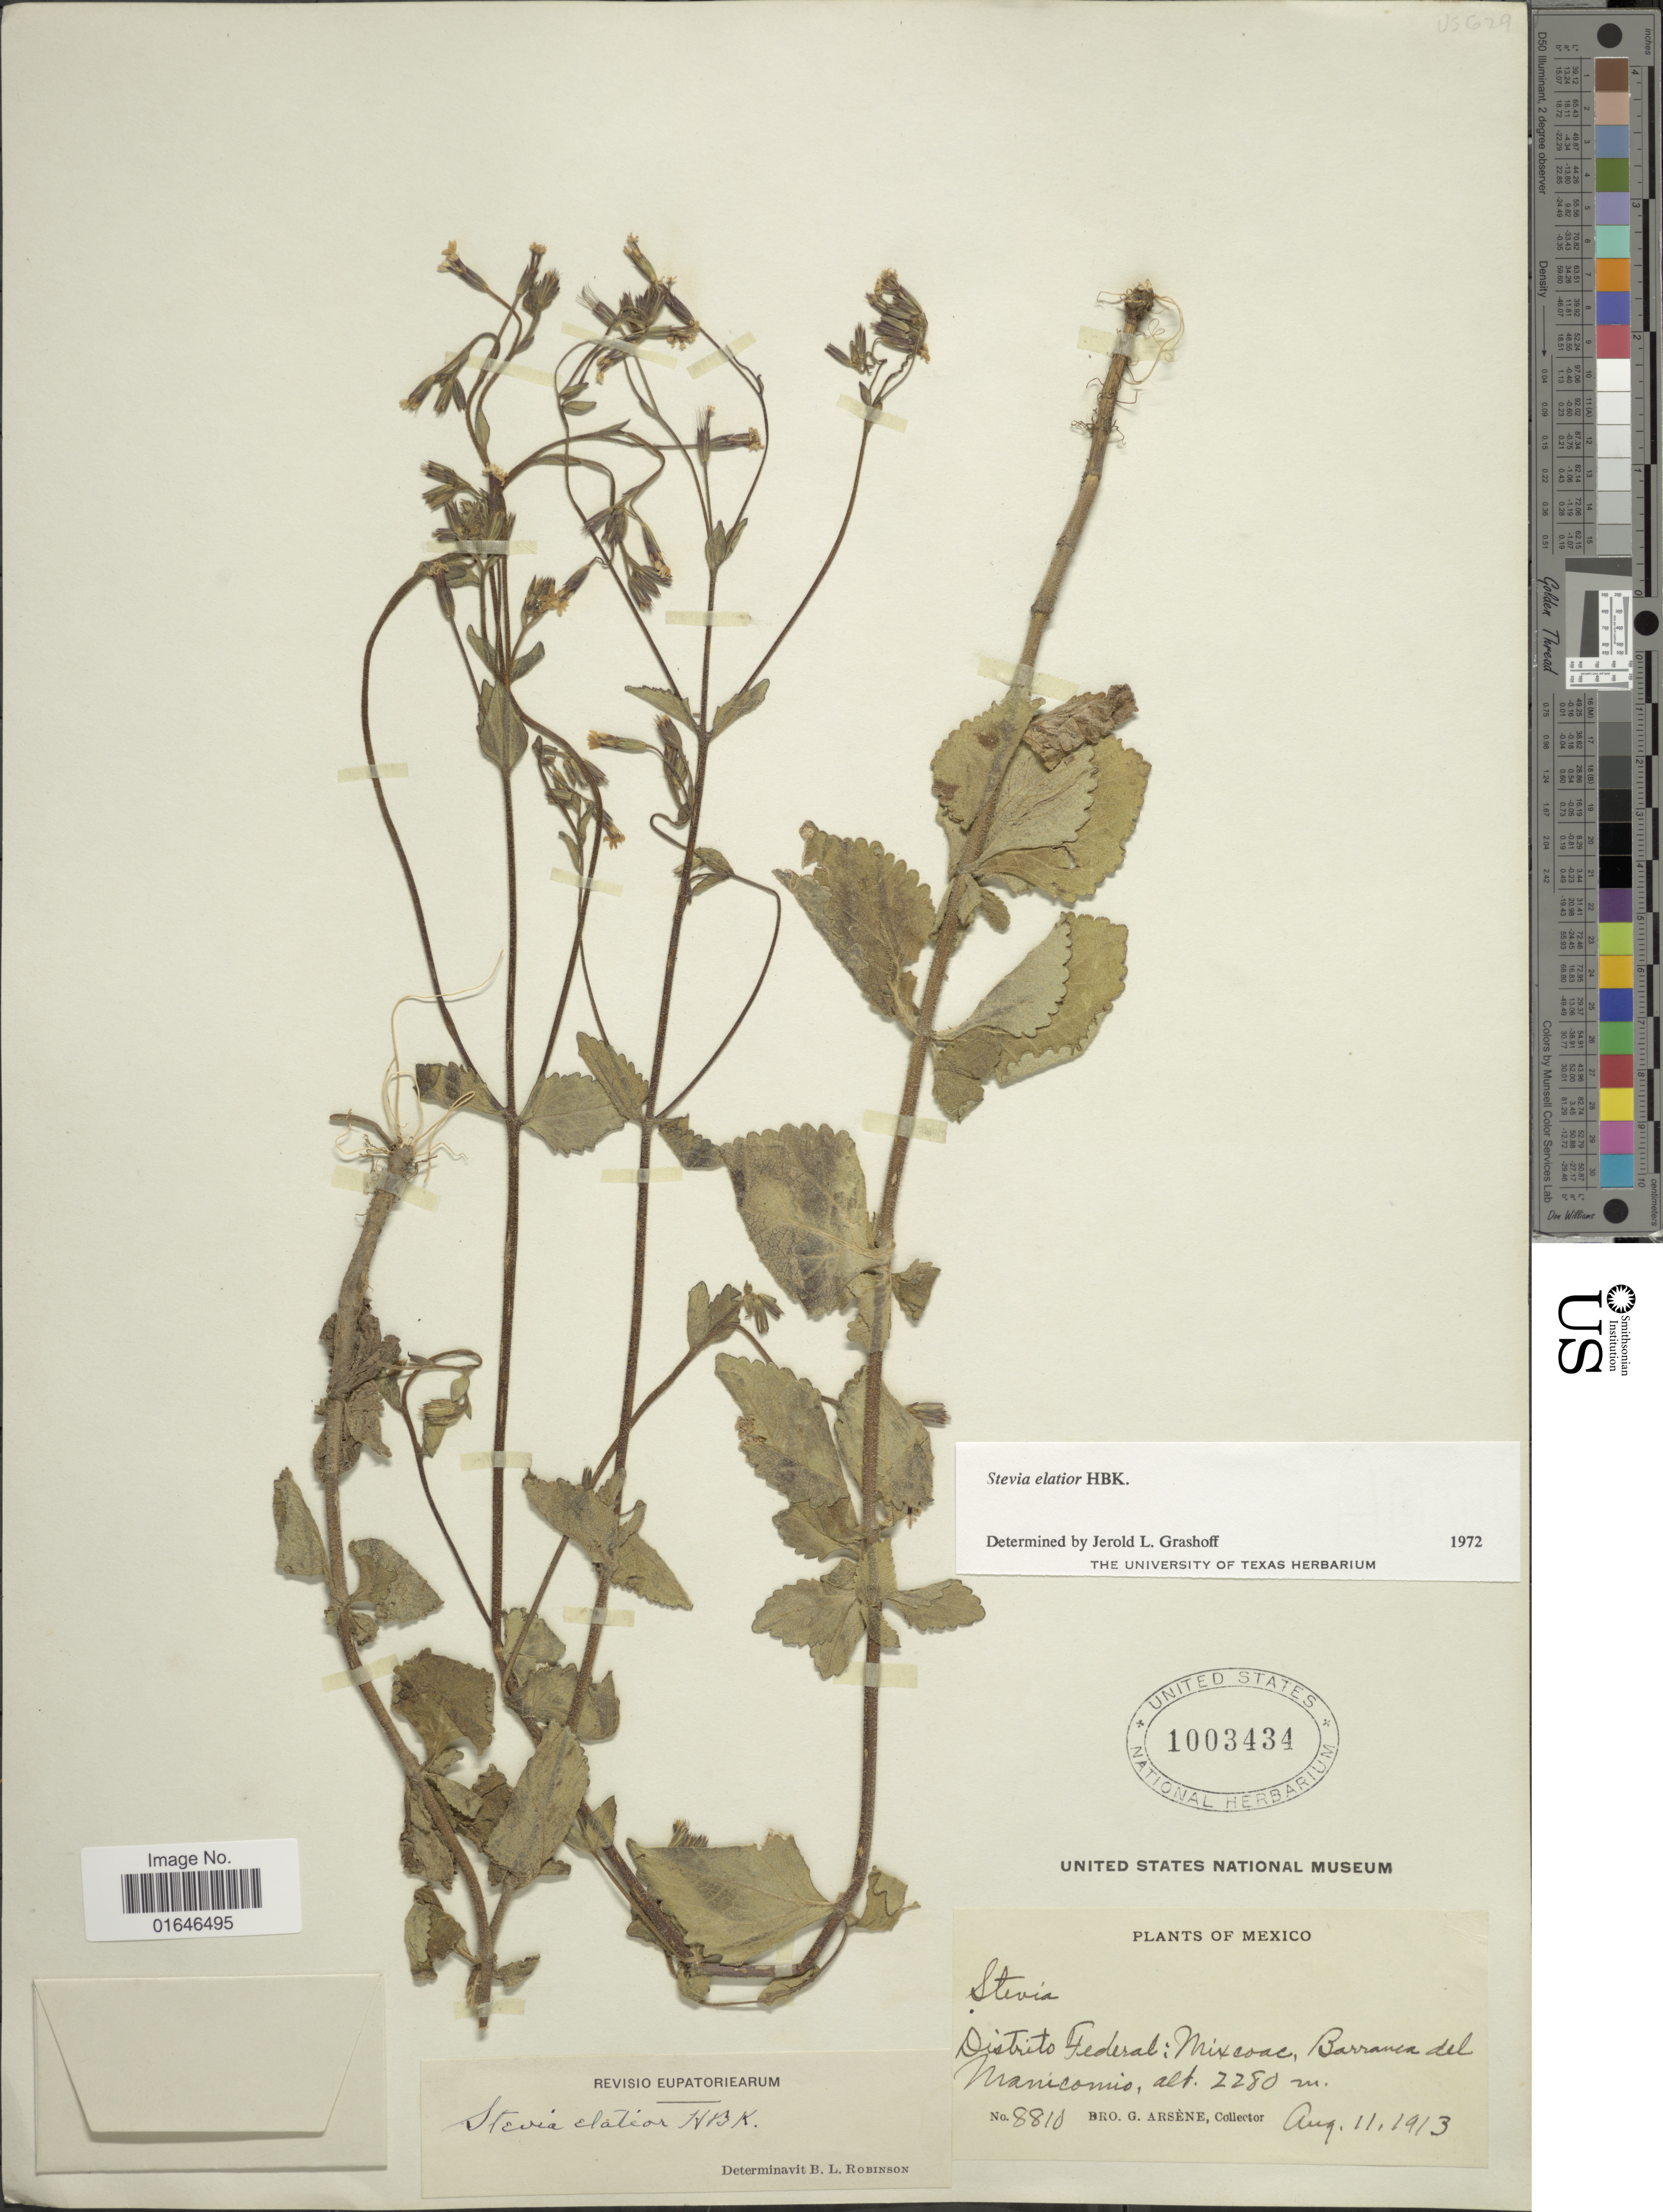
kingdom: Plantae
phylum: Tracheophyta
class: Magnoliopsida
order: Asterales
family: Asteraceae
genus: Stevia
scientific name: Stevia elatior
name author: Kunth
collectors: Bro. G. Arsène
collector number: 8810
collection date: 1913-08-11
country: Mexico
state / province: Distrito Federal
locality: Mixcoac Barranca del Manicomio.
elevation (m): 2280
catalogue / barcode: US 1003434